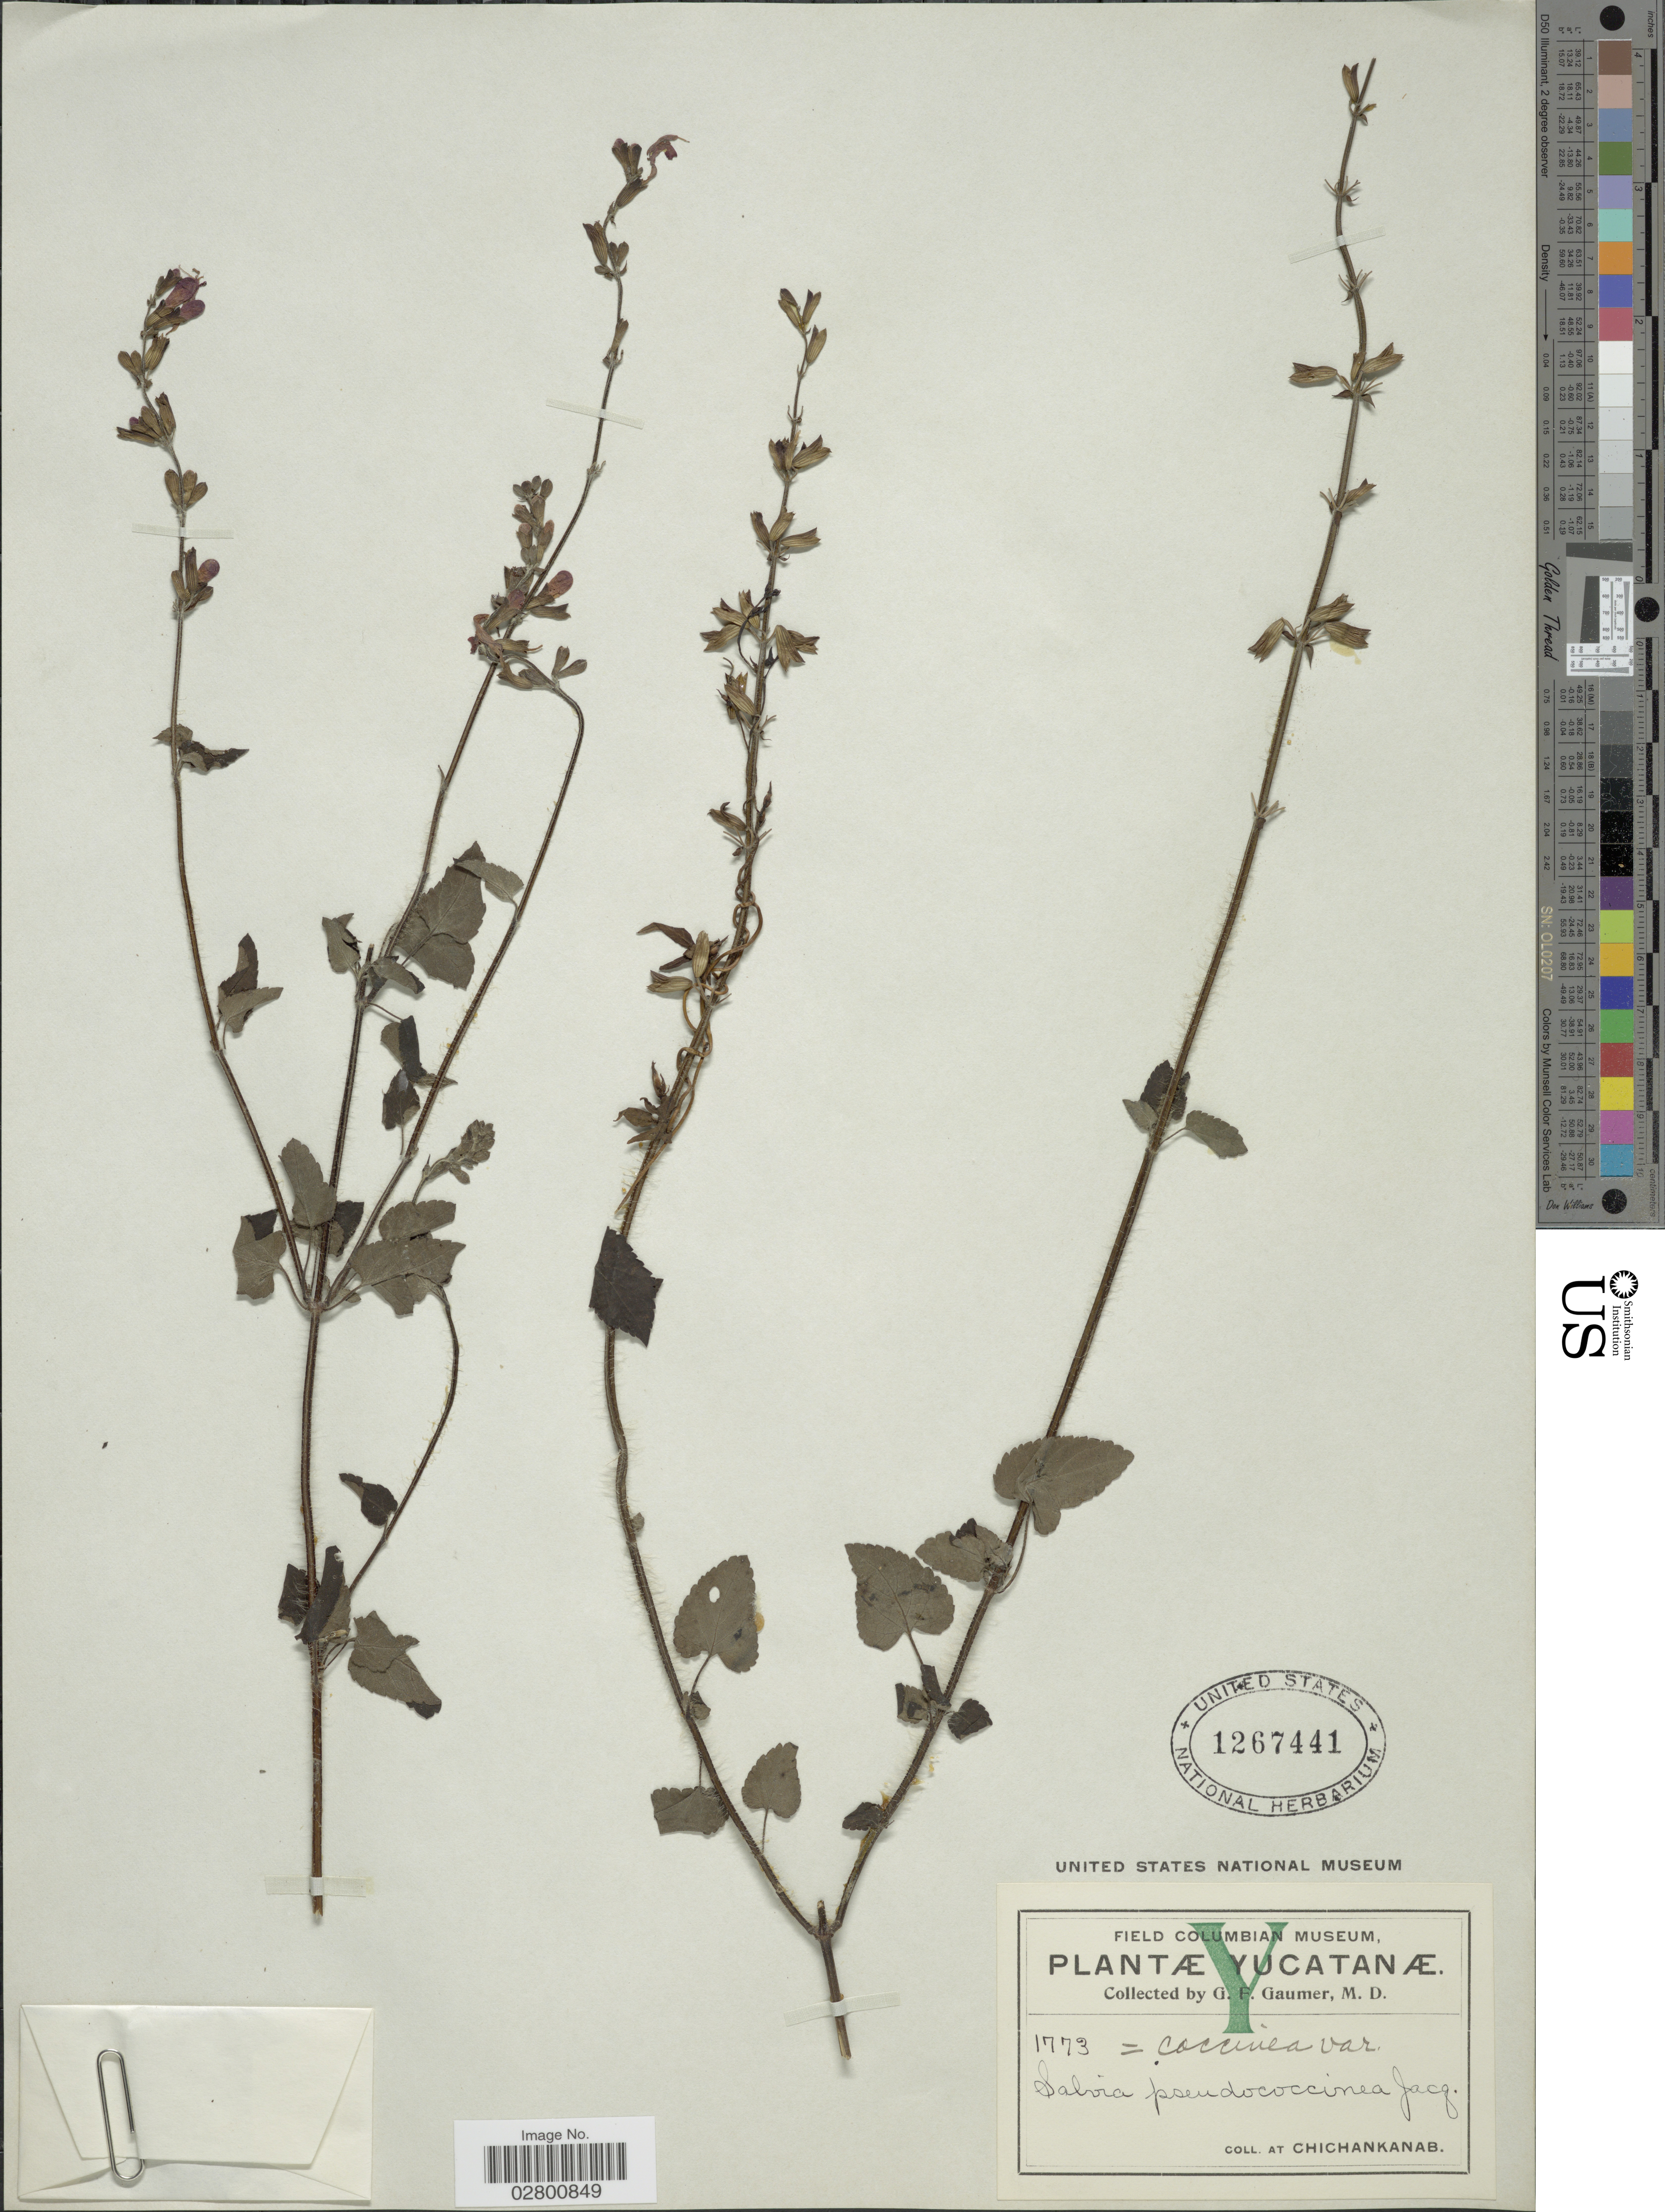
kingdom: Plantae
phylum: Tracheophyta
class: Magnoliopsida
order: Lamiales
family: Lamiaceae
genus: Salvia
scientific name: Salvia coccinea 'Naples Lavender'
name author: L. f. ex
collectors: G. F. Gaumer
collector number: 1773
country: Mexico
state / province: Yucatán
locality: Chichankanab.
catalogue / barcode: US 1267441